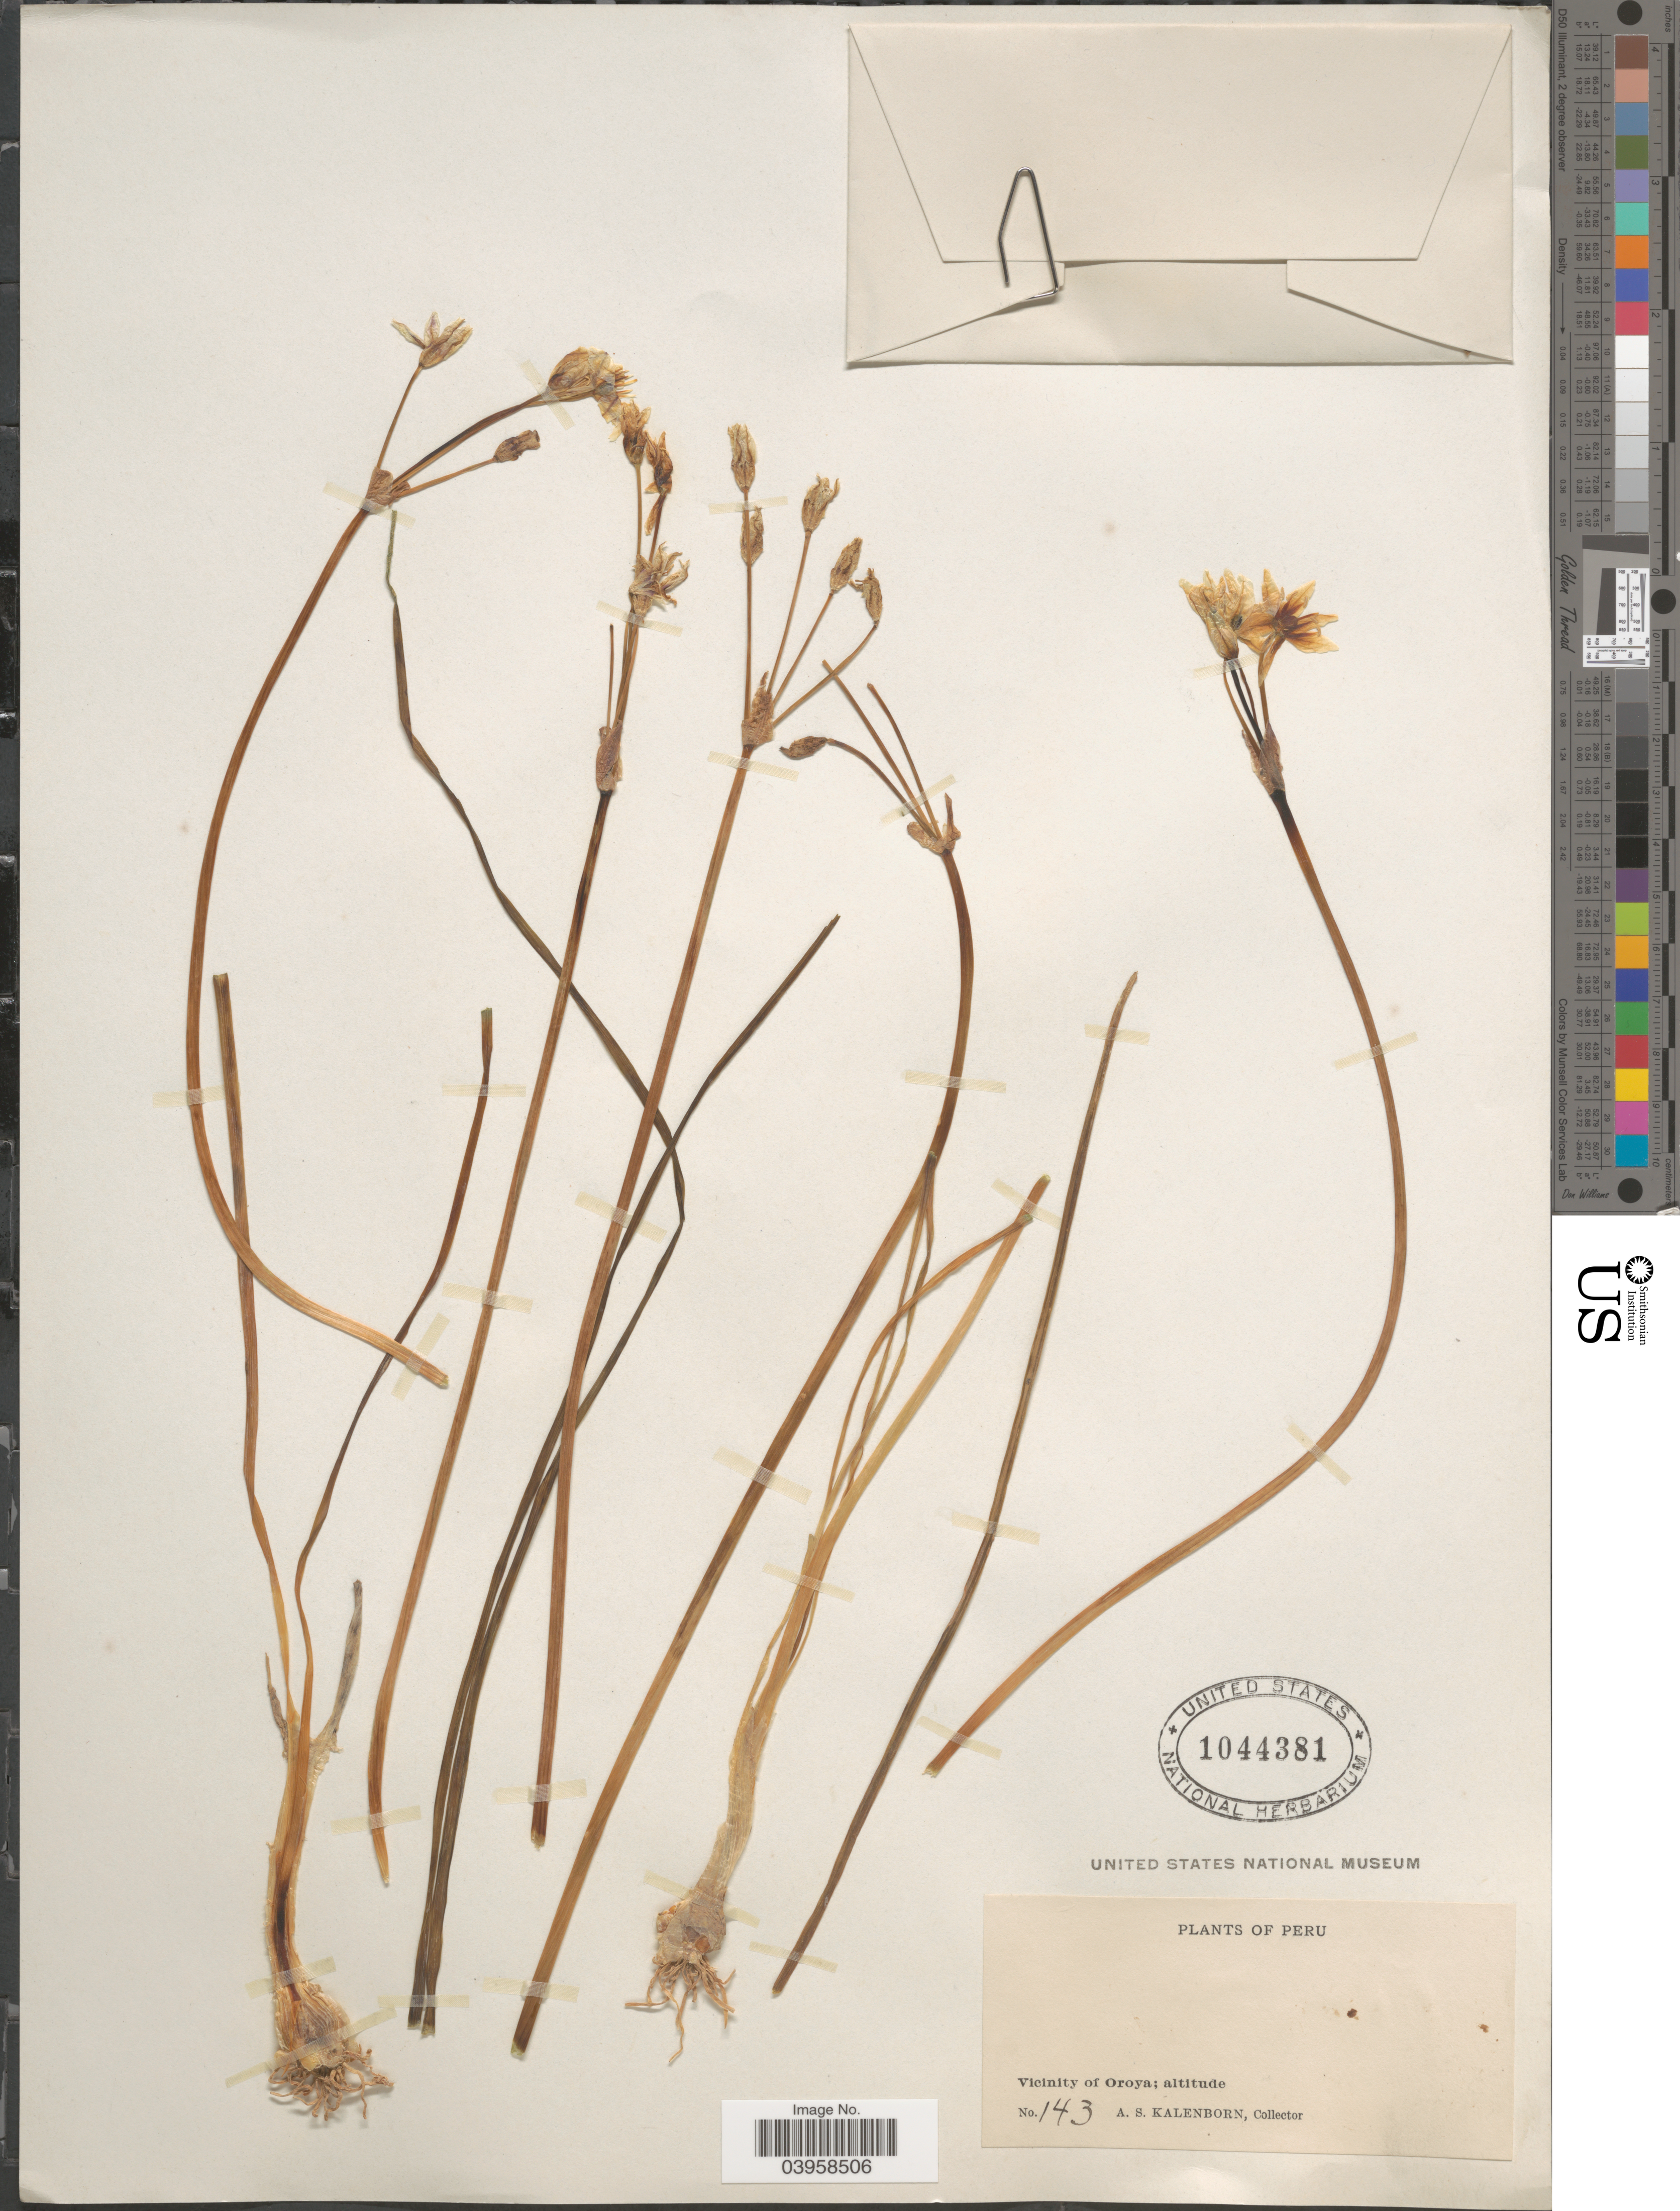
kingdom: Plantae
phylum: Tracheophyta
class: Liliopsida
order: Asparagales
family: Amaryllidaceae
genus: Nothoscordum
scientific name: Nothoscordum striatellum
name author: (Lindl.) Kunth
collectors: A. Kalenborn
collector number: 143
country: Peru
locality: Vicinity of Oroya.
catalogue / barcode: US 1044381